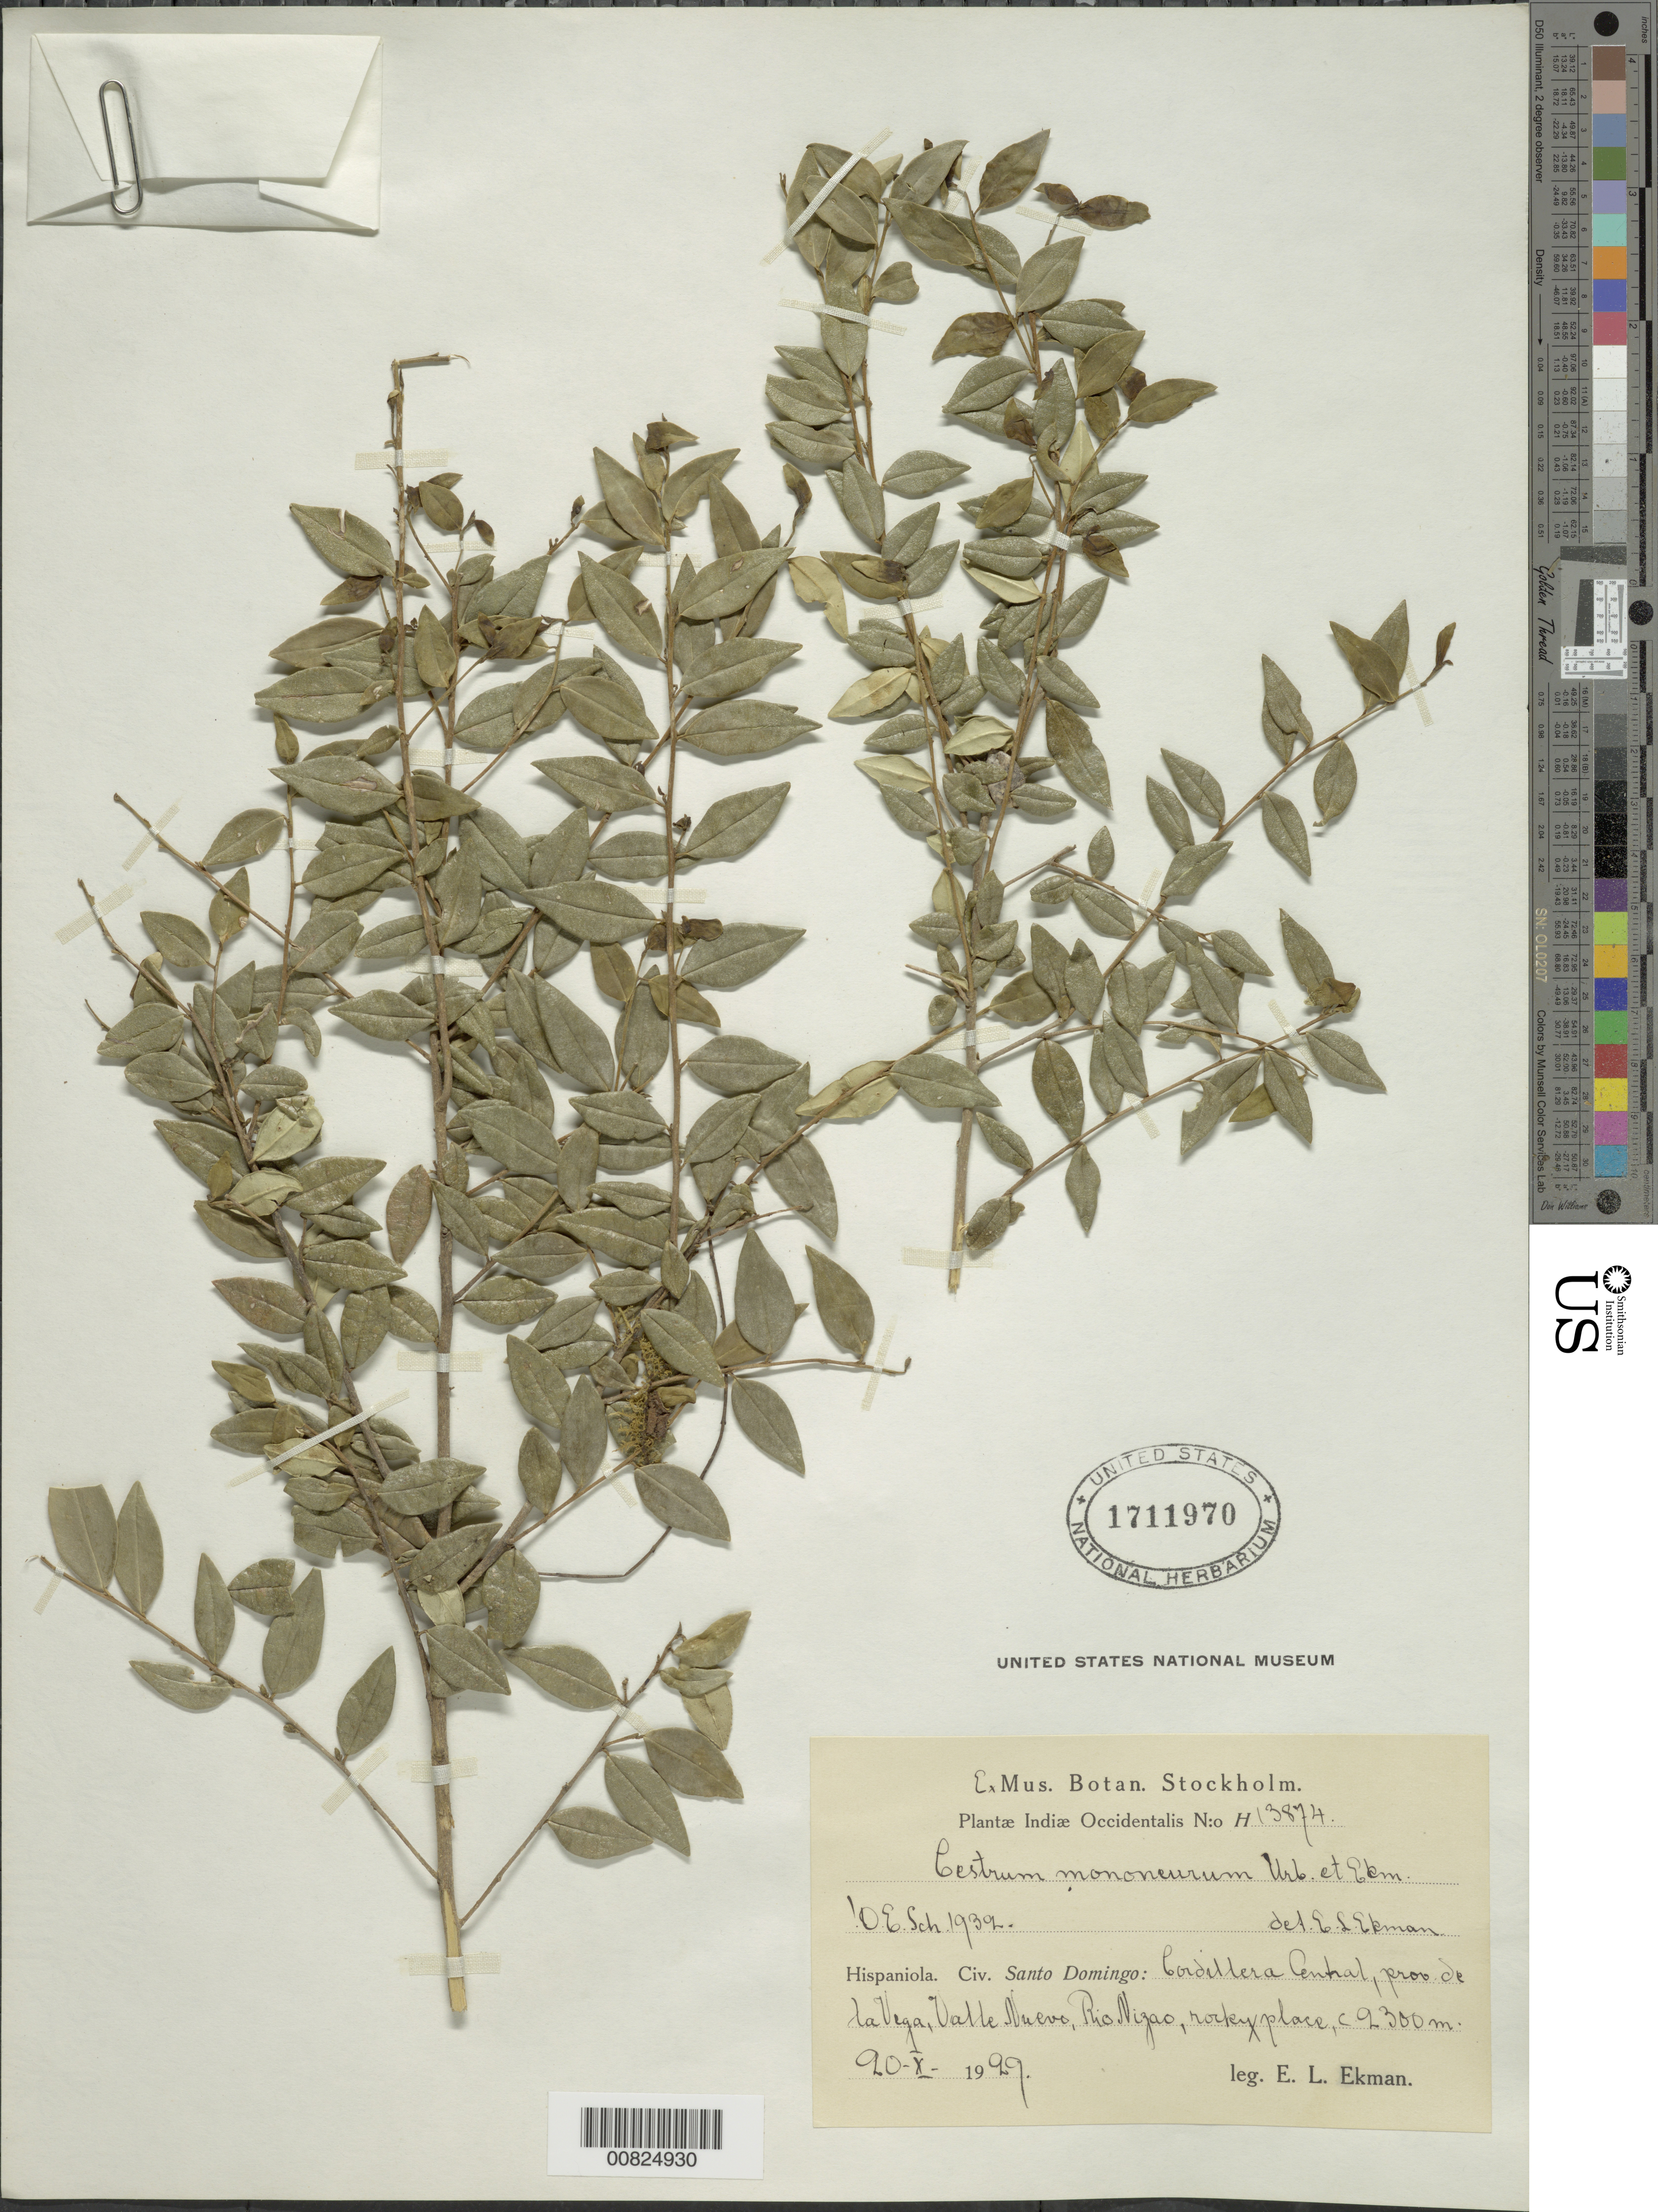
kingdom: Plantae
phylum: Tracheophyta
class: Magnoliopsida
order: Solanales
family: Solanaceae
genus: Cestrum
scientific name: Cestrum mononeurum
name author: Urb. & Ekman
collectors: E. L. Ekman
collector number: H 13874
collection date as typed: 20 Oct 1929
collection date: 1929-10-20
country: Dominican Republic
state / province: La Vega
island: Hispaniola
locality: Cordillera Central, Valle Nuevo, Rio Nizao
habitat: Rocky place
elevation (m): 2300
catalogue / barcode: US 1711970